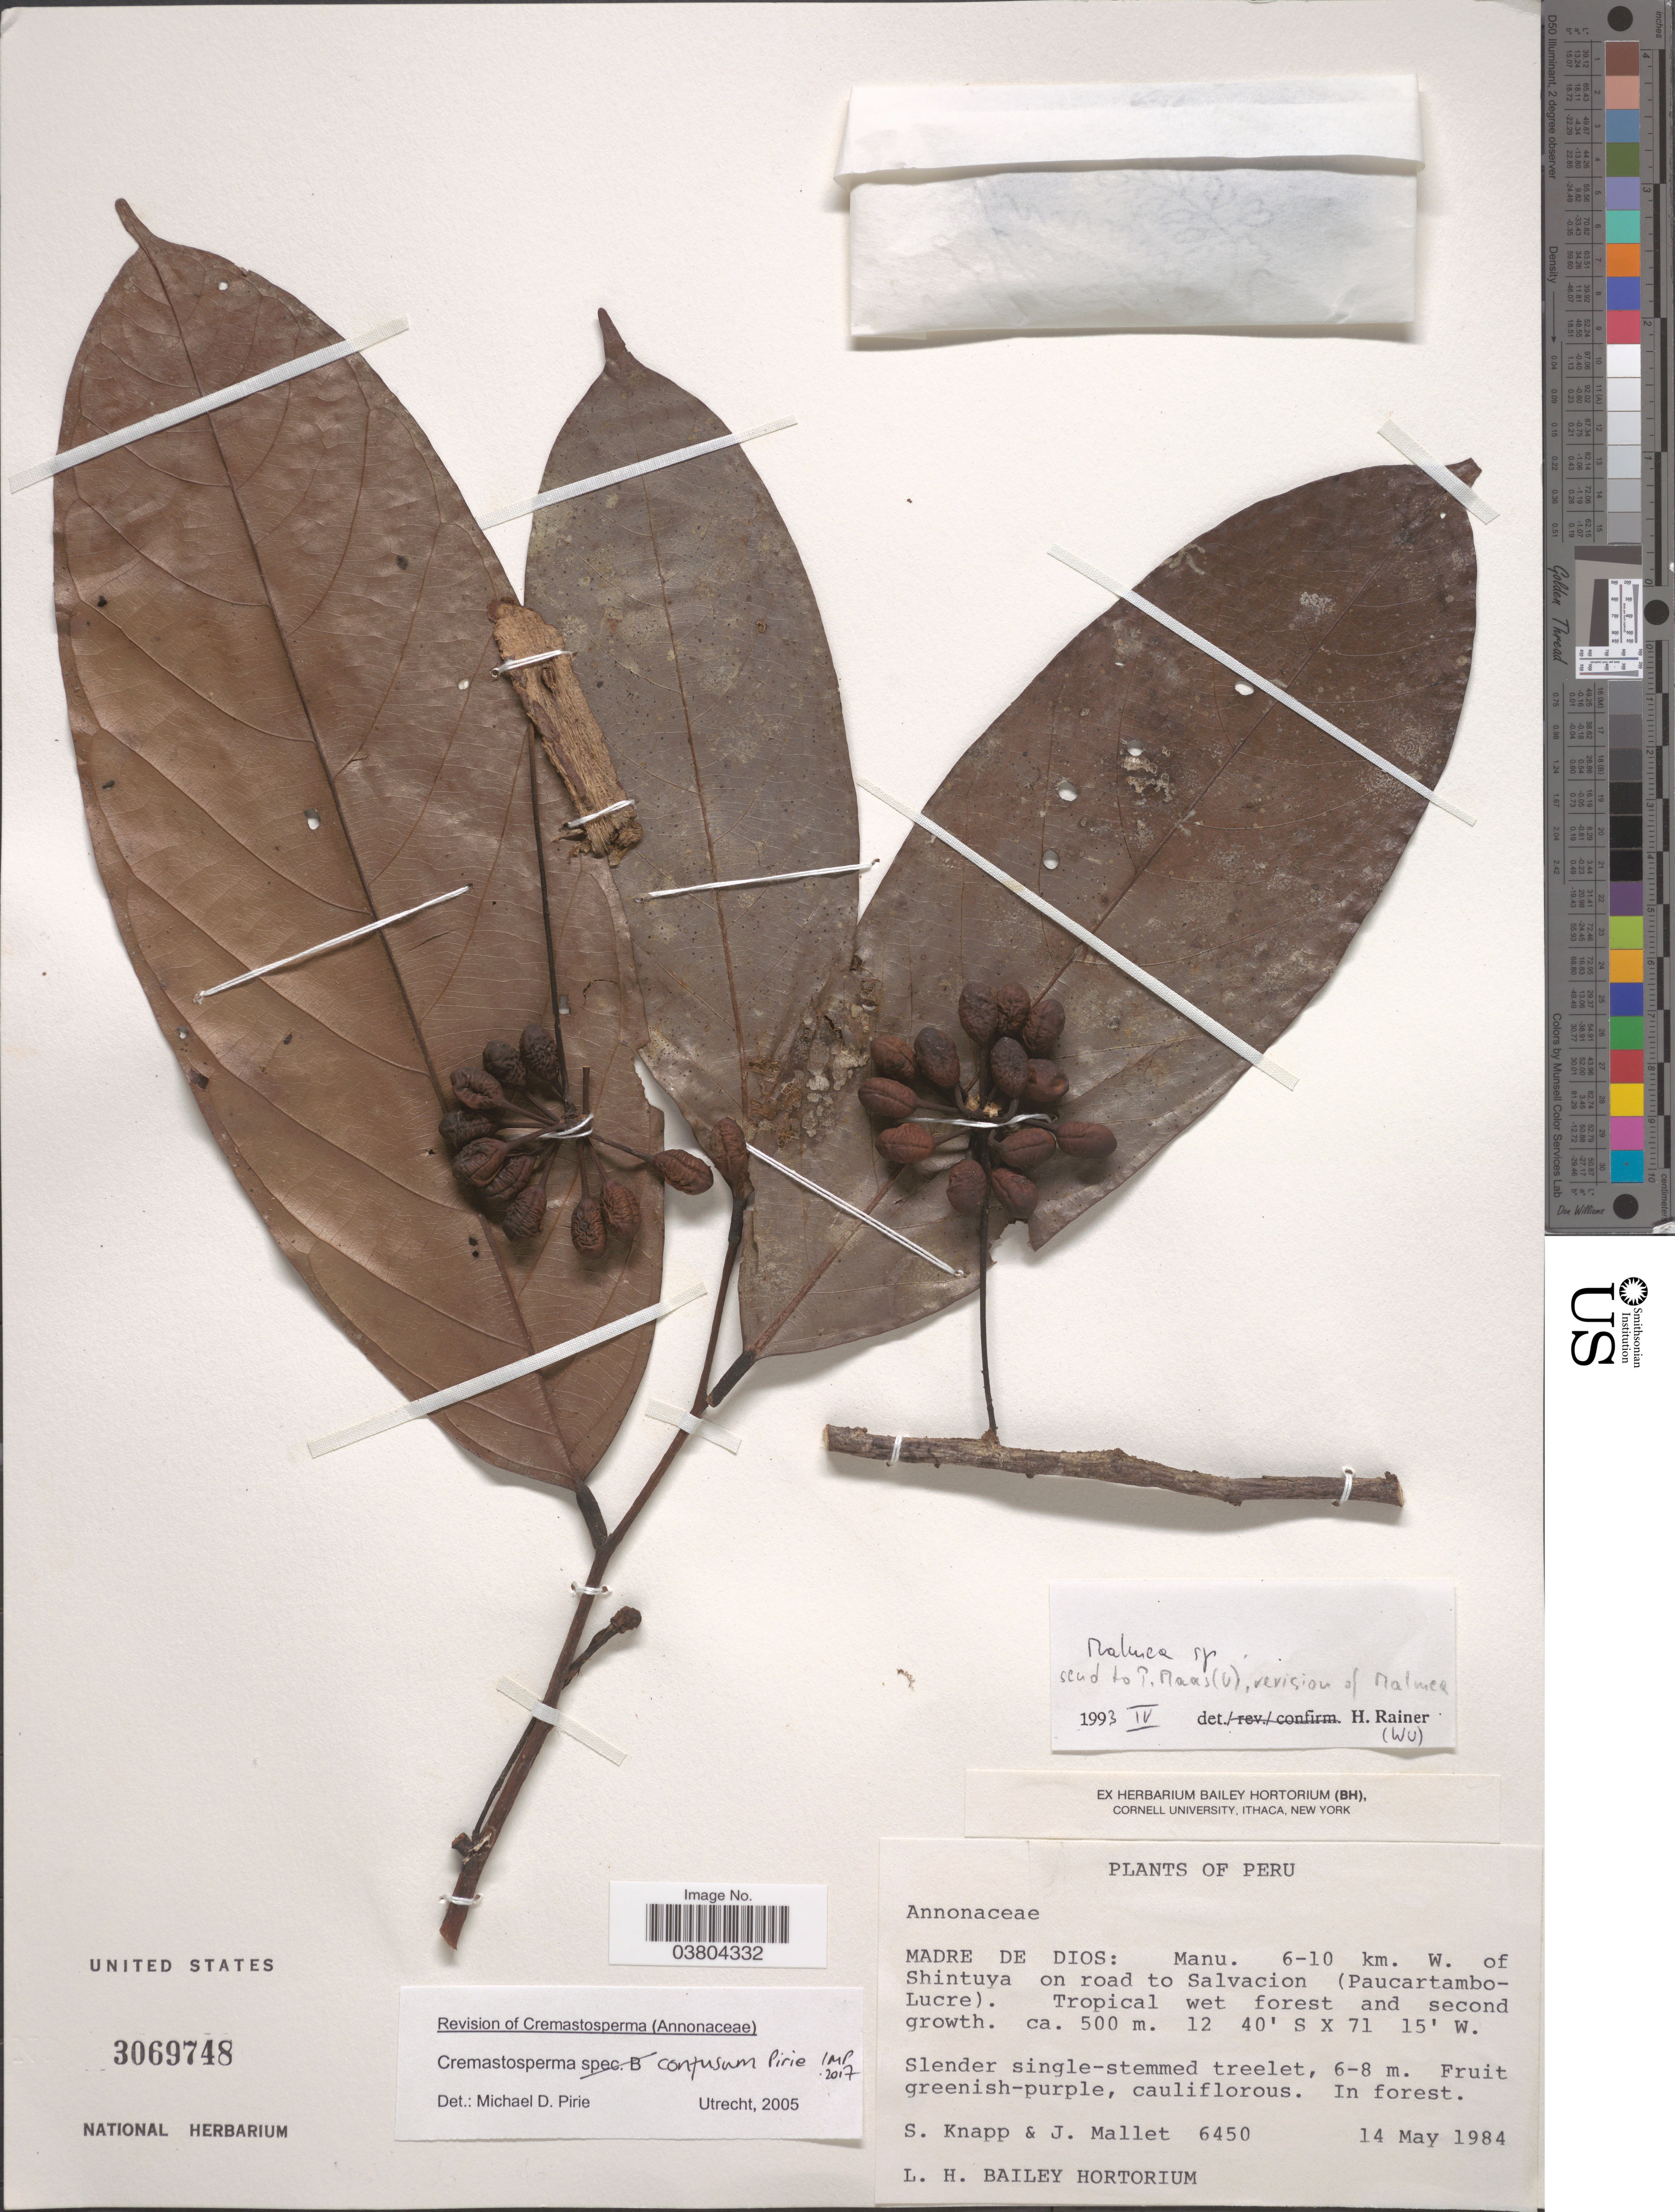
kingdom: Plantae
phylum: Tracheophyta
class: Magnoliopsida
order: Magnoliales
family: Annonaceae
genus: Cremastosperma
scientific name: Cremastosperma confusum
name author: Pirie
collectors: S. Knapp & J. Mallet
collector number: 6450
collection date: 1984-05-14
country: Peru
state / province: Madre de Dios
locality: Manu. 6-10 km. W. of Shintuya on road to Salvacion (Paucartambo-Lucre).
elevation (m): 500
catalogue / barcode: US 3069748